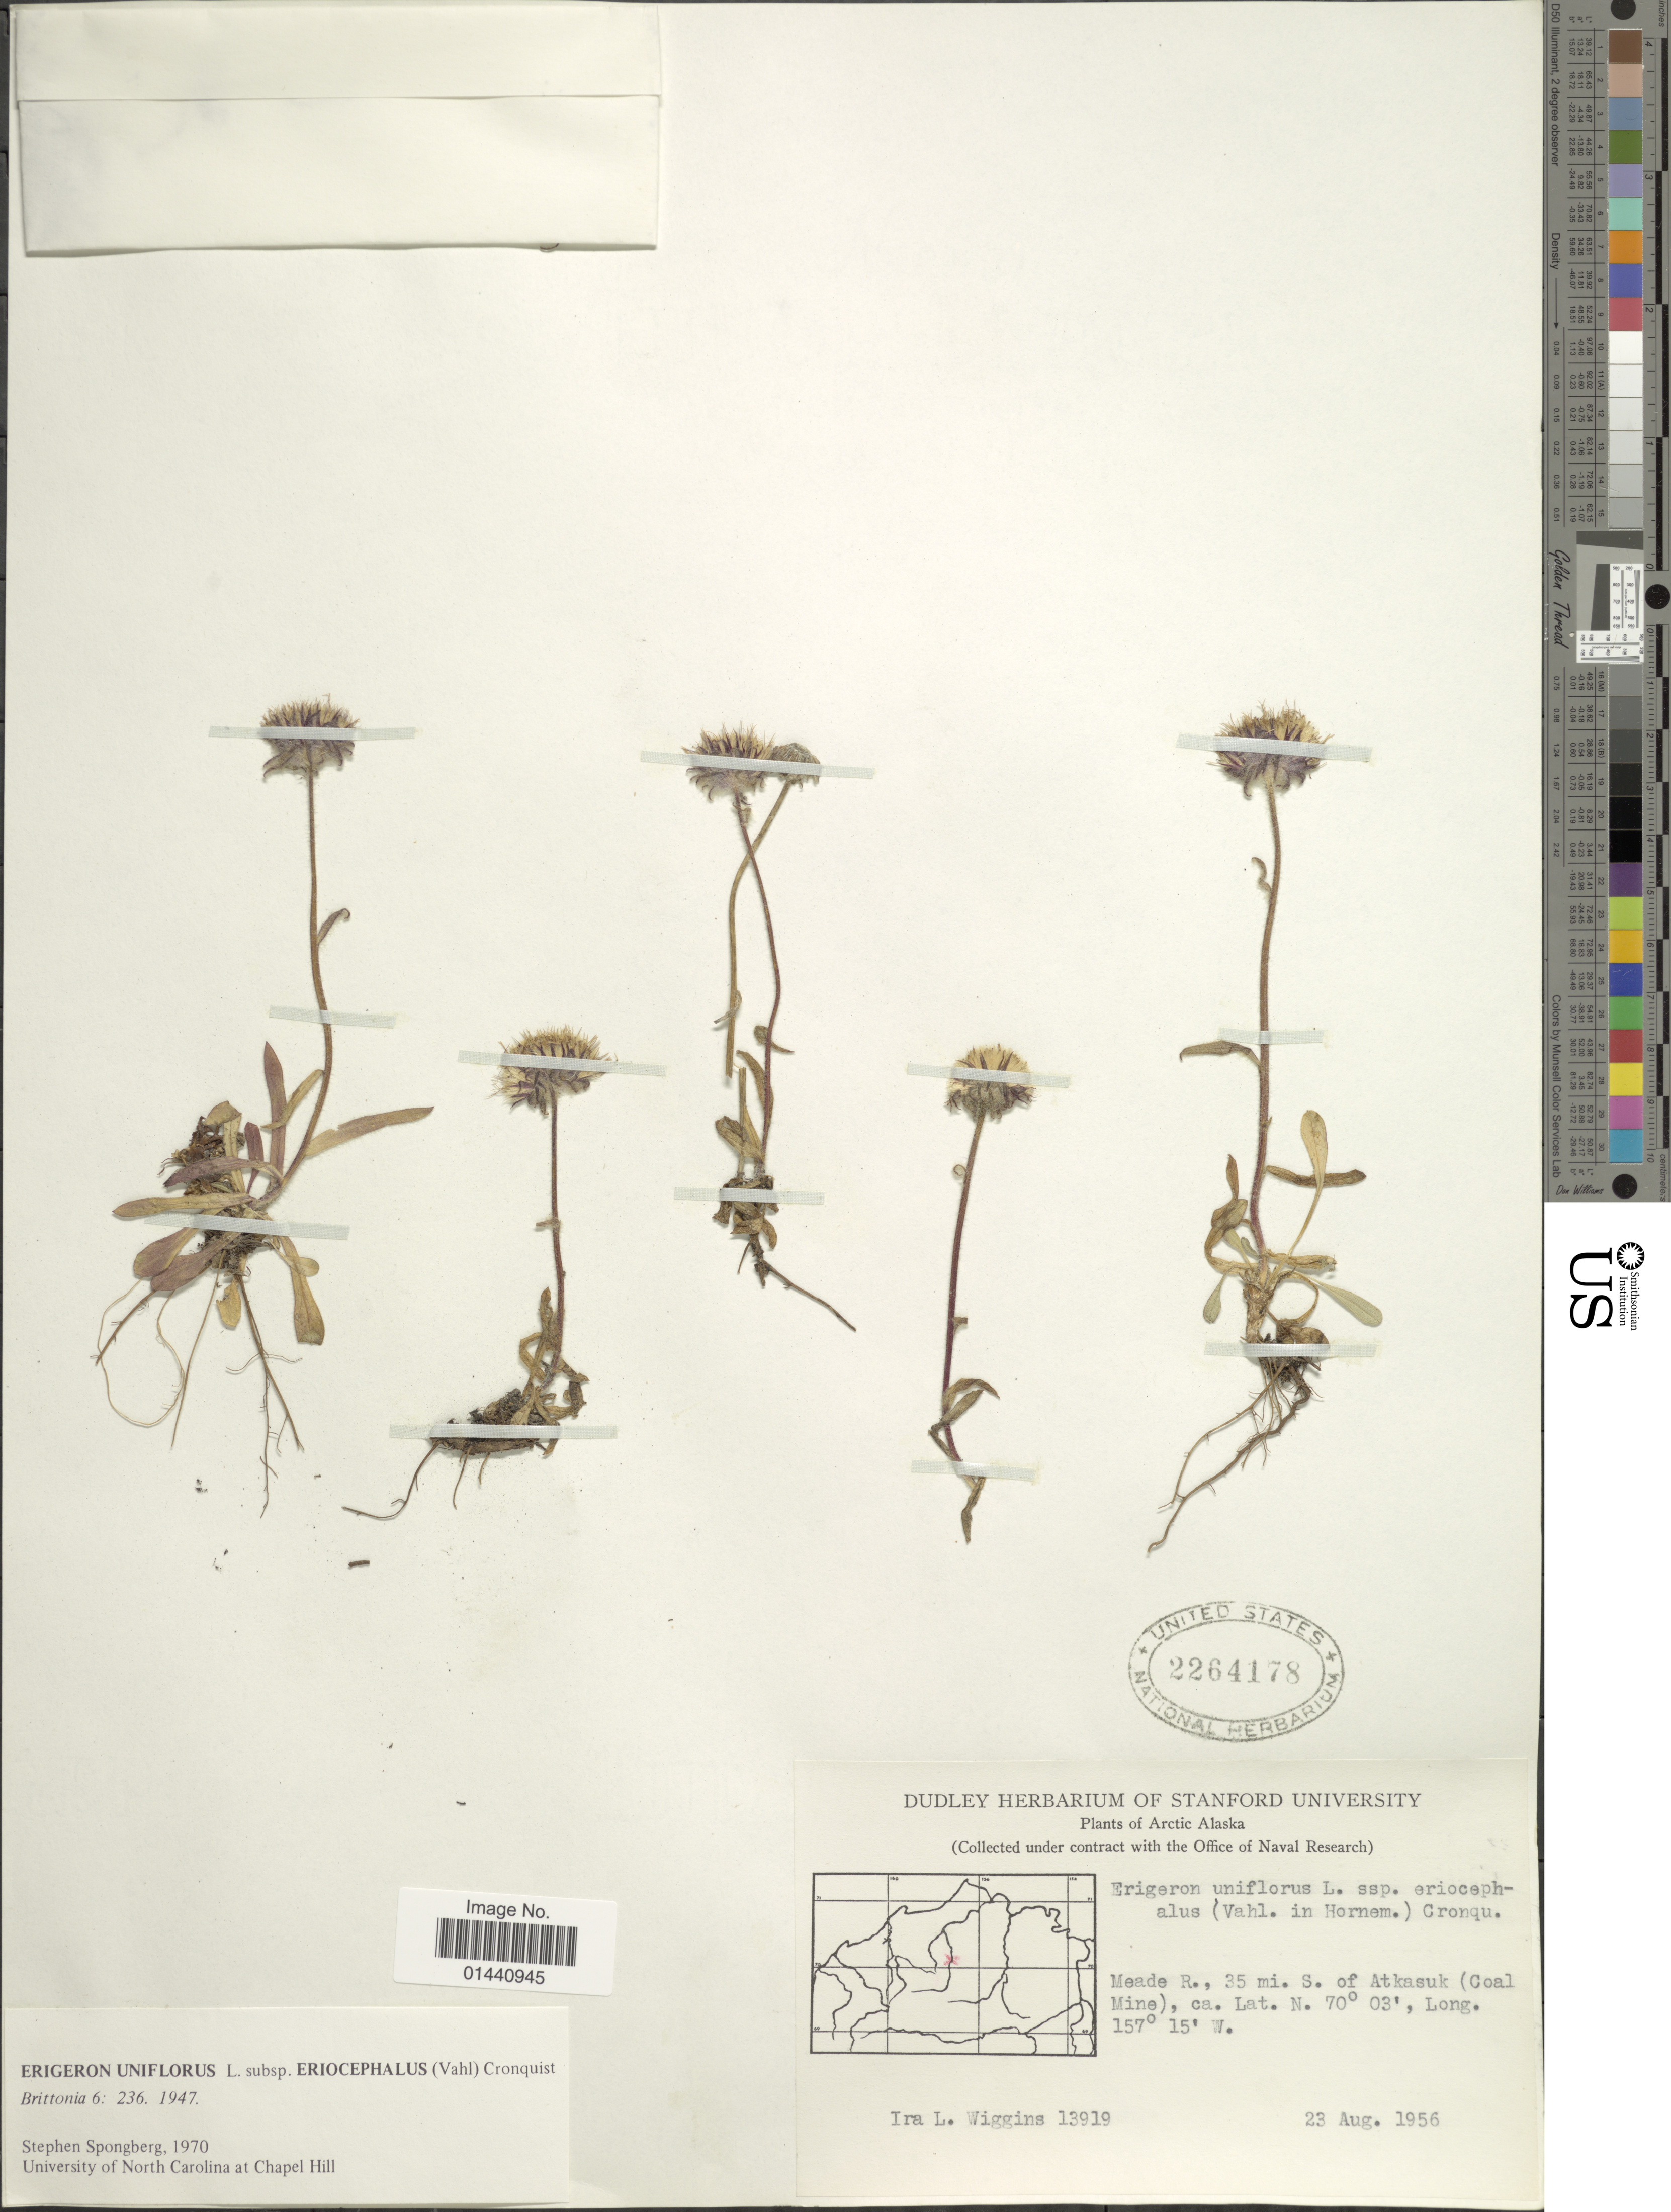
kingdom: Plantae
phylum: Tracheophyta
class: Magnoliopsida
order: Asterales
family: Asteraceae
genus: Erigeron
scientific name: Erigeron eriocephalus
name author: J. Vahl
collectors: I. L. Wiggins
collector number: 13919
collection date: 1956-08-23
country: United States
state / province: Alaska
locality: Arctic Alaska. Meade R., 35 mi. S. of Atkasuk (Coal Mine).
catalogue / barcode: US 2264178